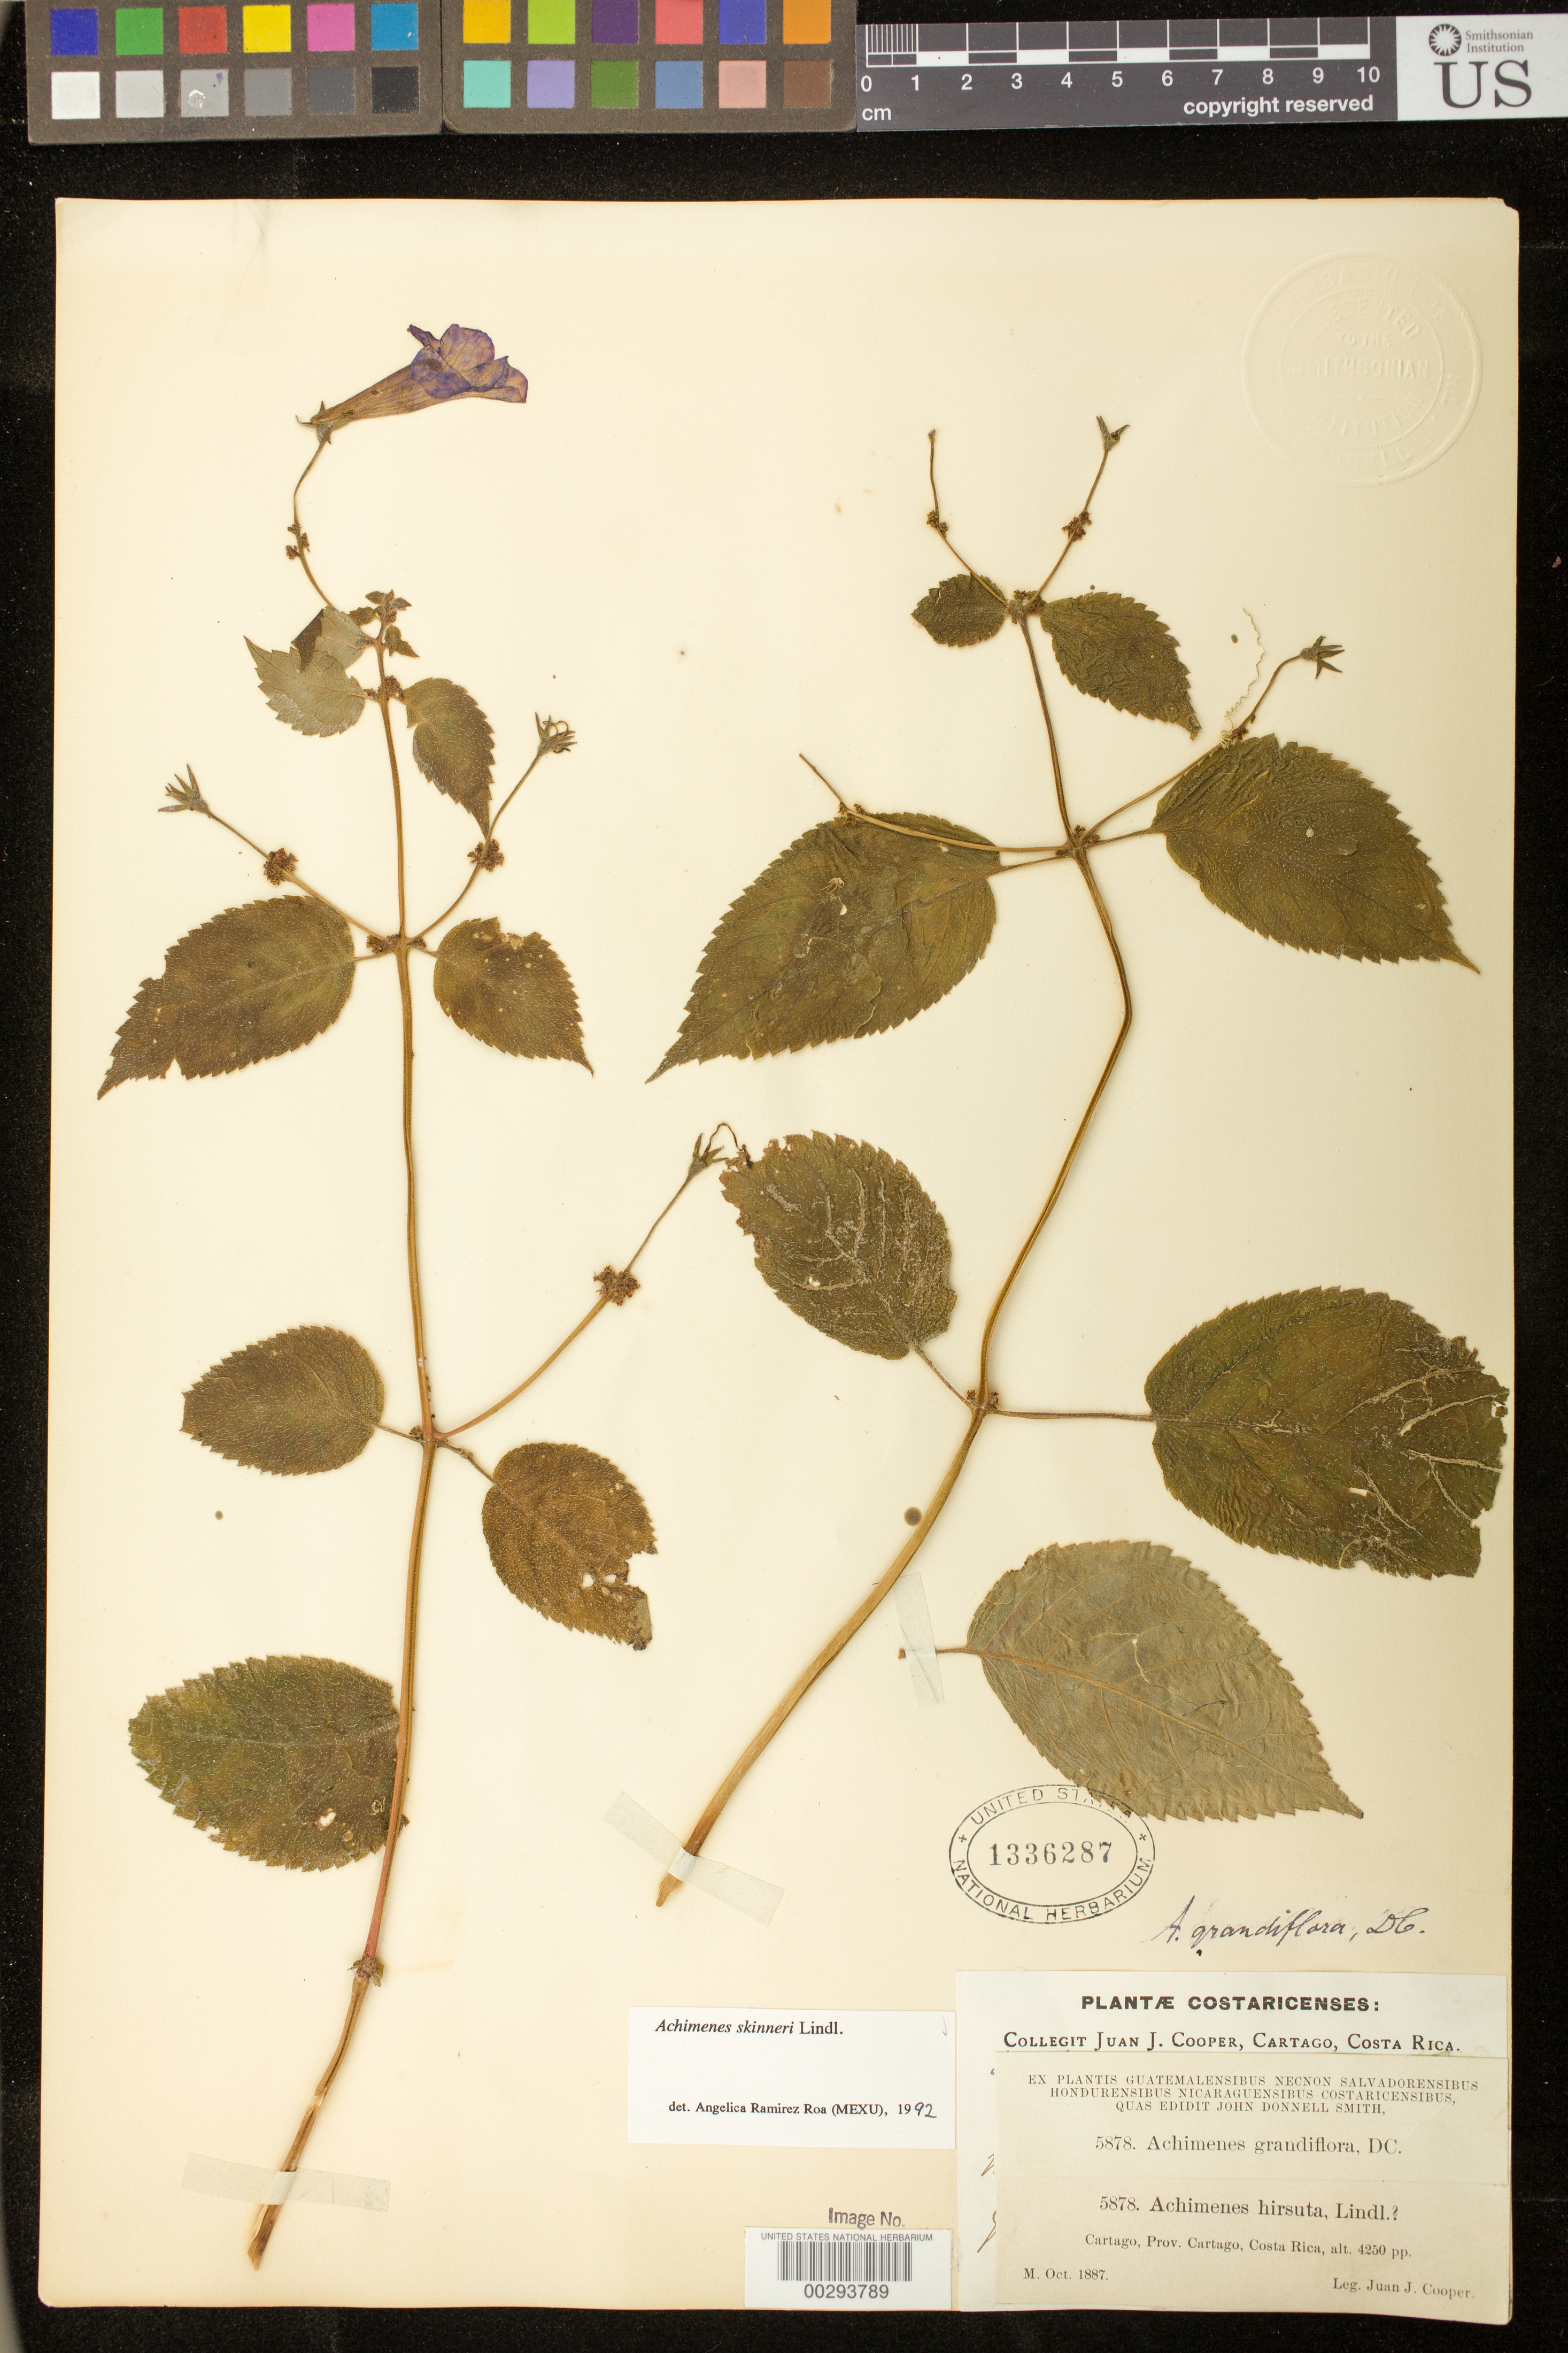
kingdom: Plantae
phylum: Tracheophyta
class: Magnoliopsida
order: Lamiales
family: Gesneriaceae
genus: Achimenes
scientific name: Achimenes skinneri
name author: Lindl.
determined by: Ramírez-Roa, A.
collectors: J. J. Cooper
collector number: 5878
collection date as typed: Oct 1887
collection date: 1887-10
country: Costa Rica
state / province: Cartago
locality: Cartago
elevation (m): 1295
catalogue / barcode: US 1336287